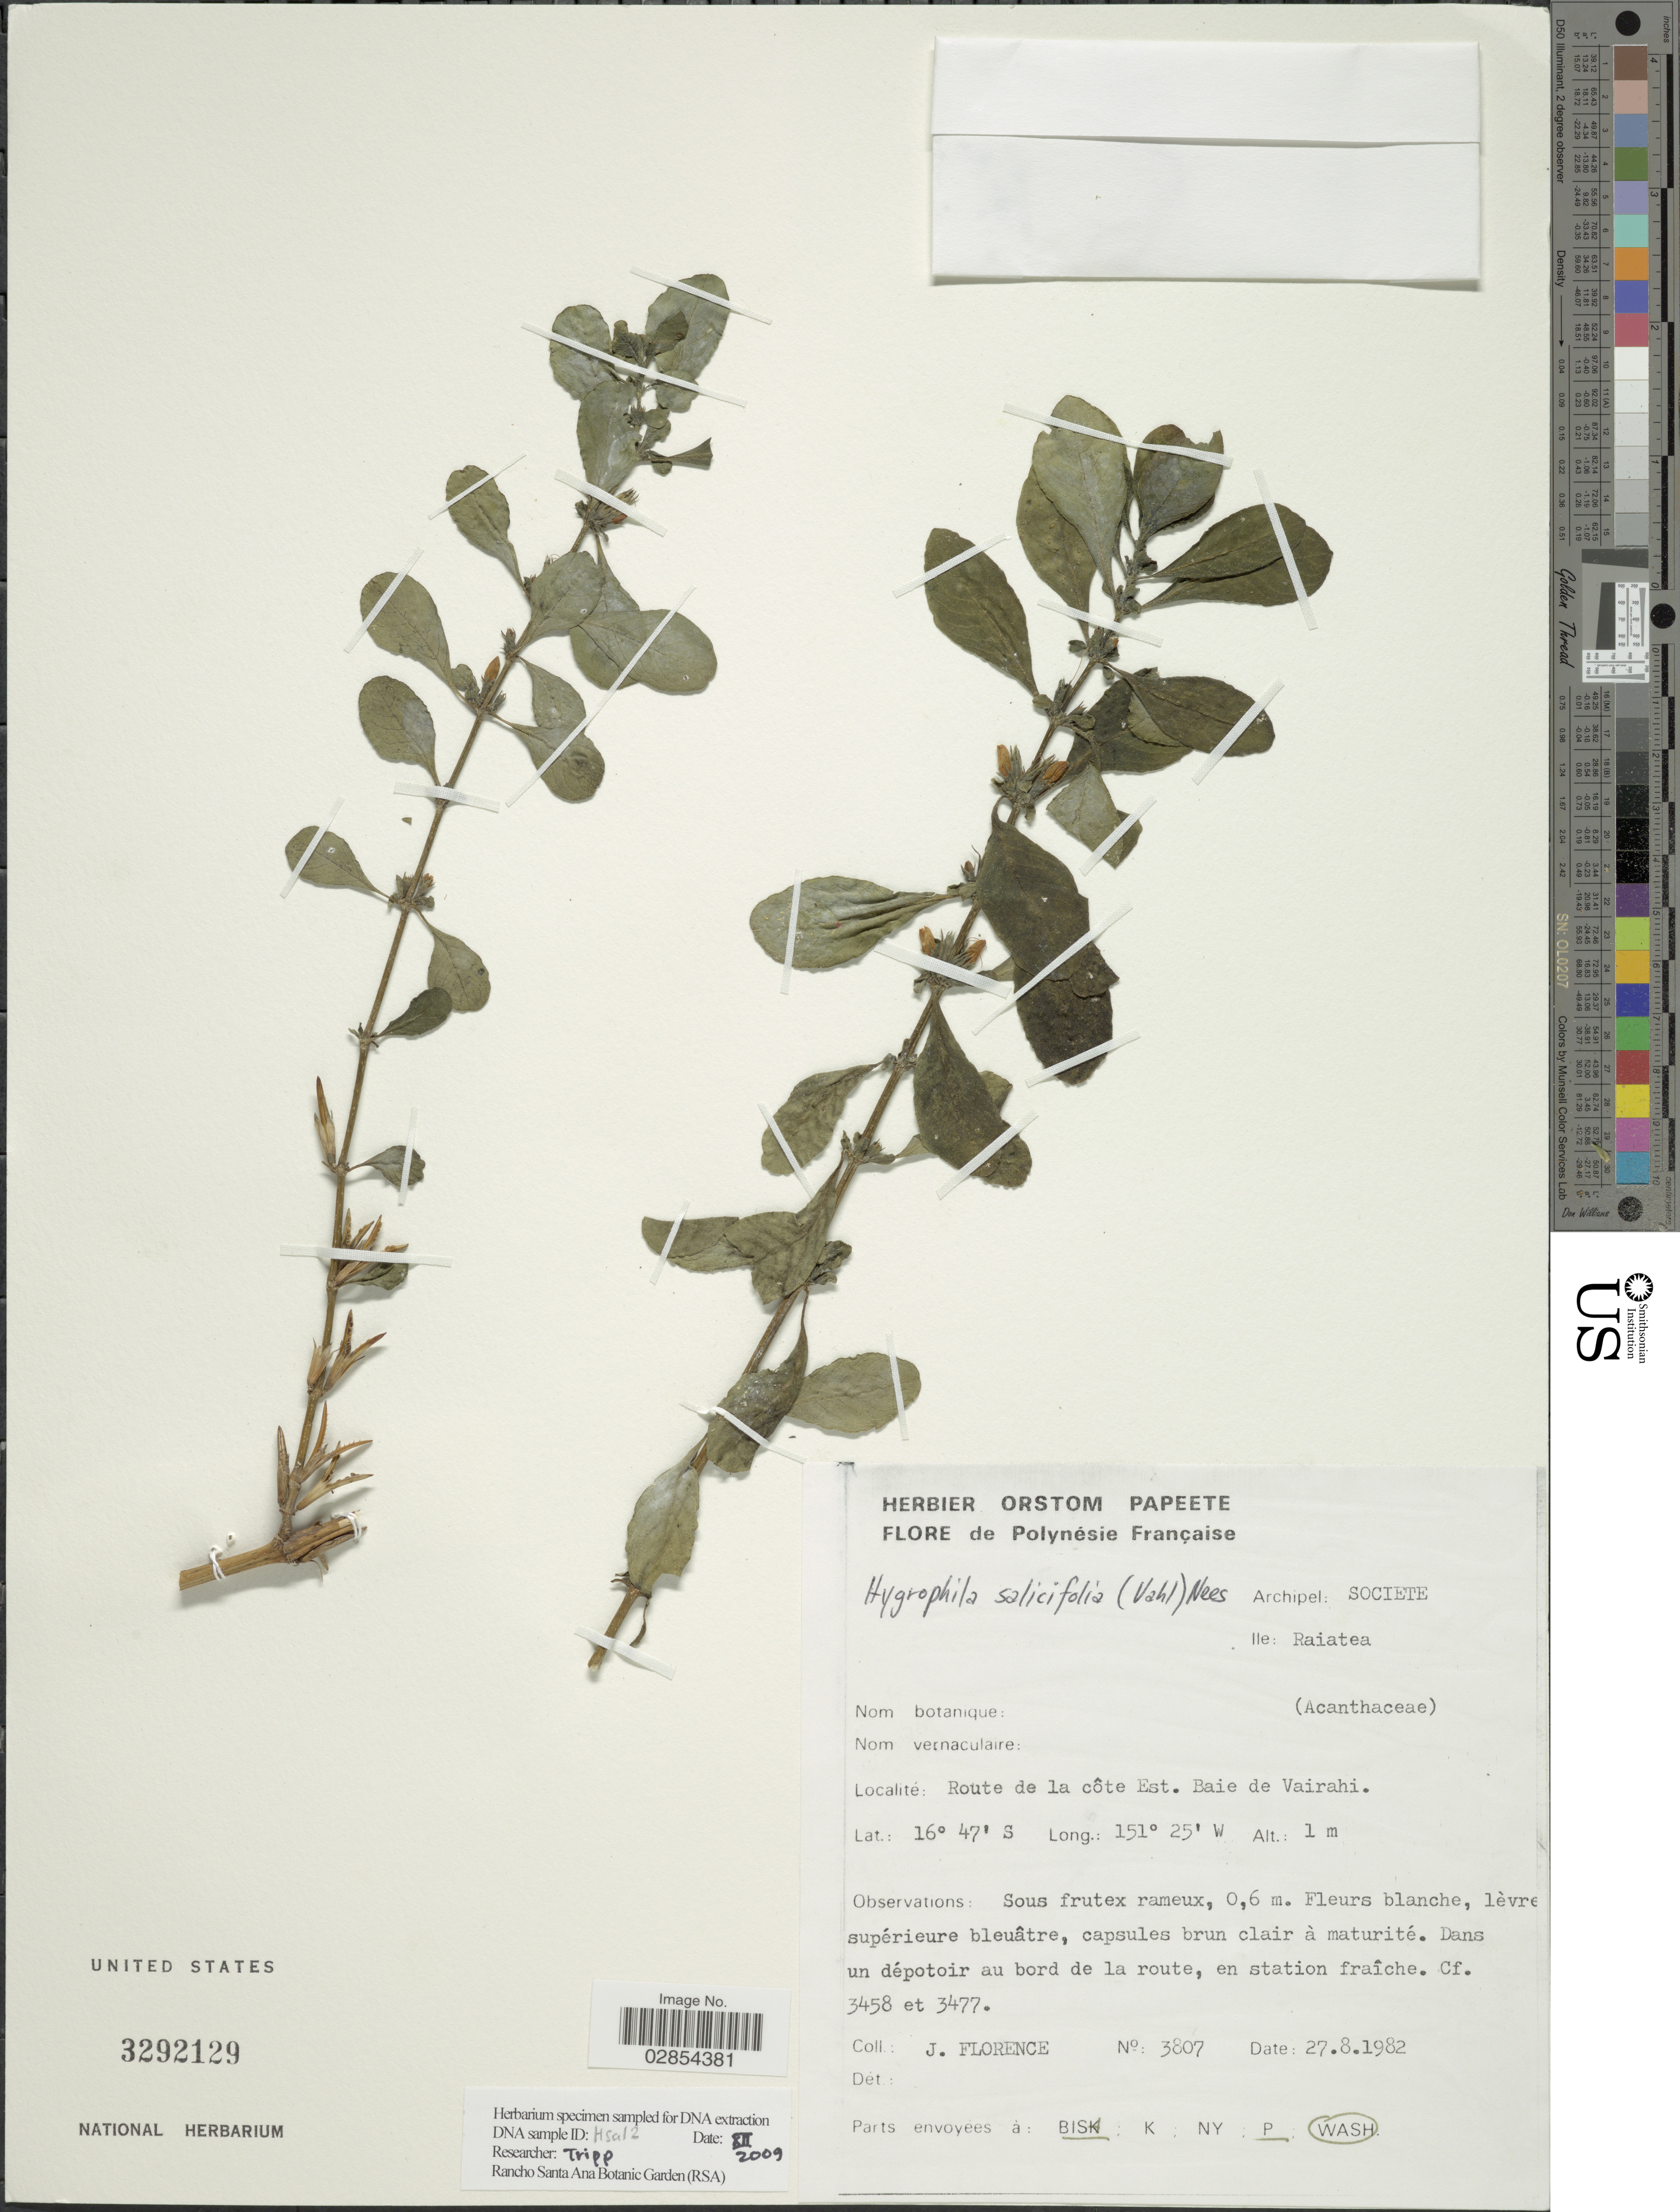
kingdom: Plantae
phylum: Tracheophyta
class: Magnoliopsida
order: Lamiales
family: Acanthaceae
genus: Hygrophila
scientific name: Hygrophila salicifolia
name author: (Vahl) Nees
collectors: J. Florence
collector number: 3807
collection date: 1982-08-27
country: French Polynesia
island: Raiatea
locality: Polynésie Française. Archipel: Societe. Ile: Raiatea. Route de la côte Est. Baie de Vairahi.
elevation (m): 1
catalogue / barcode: US 3292129